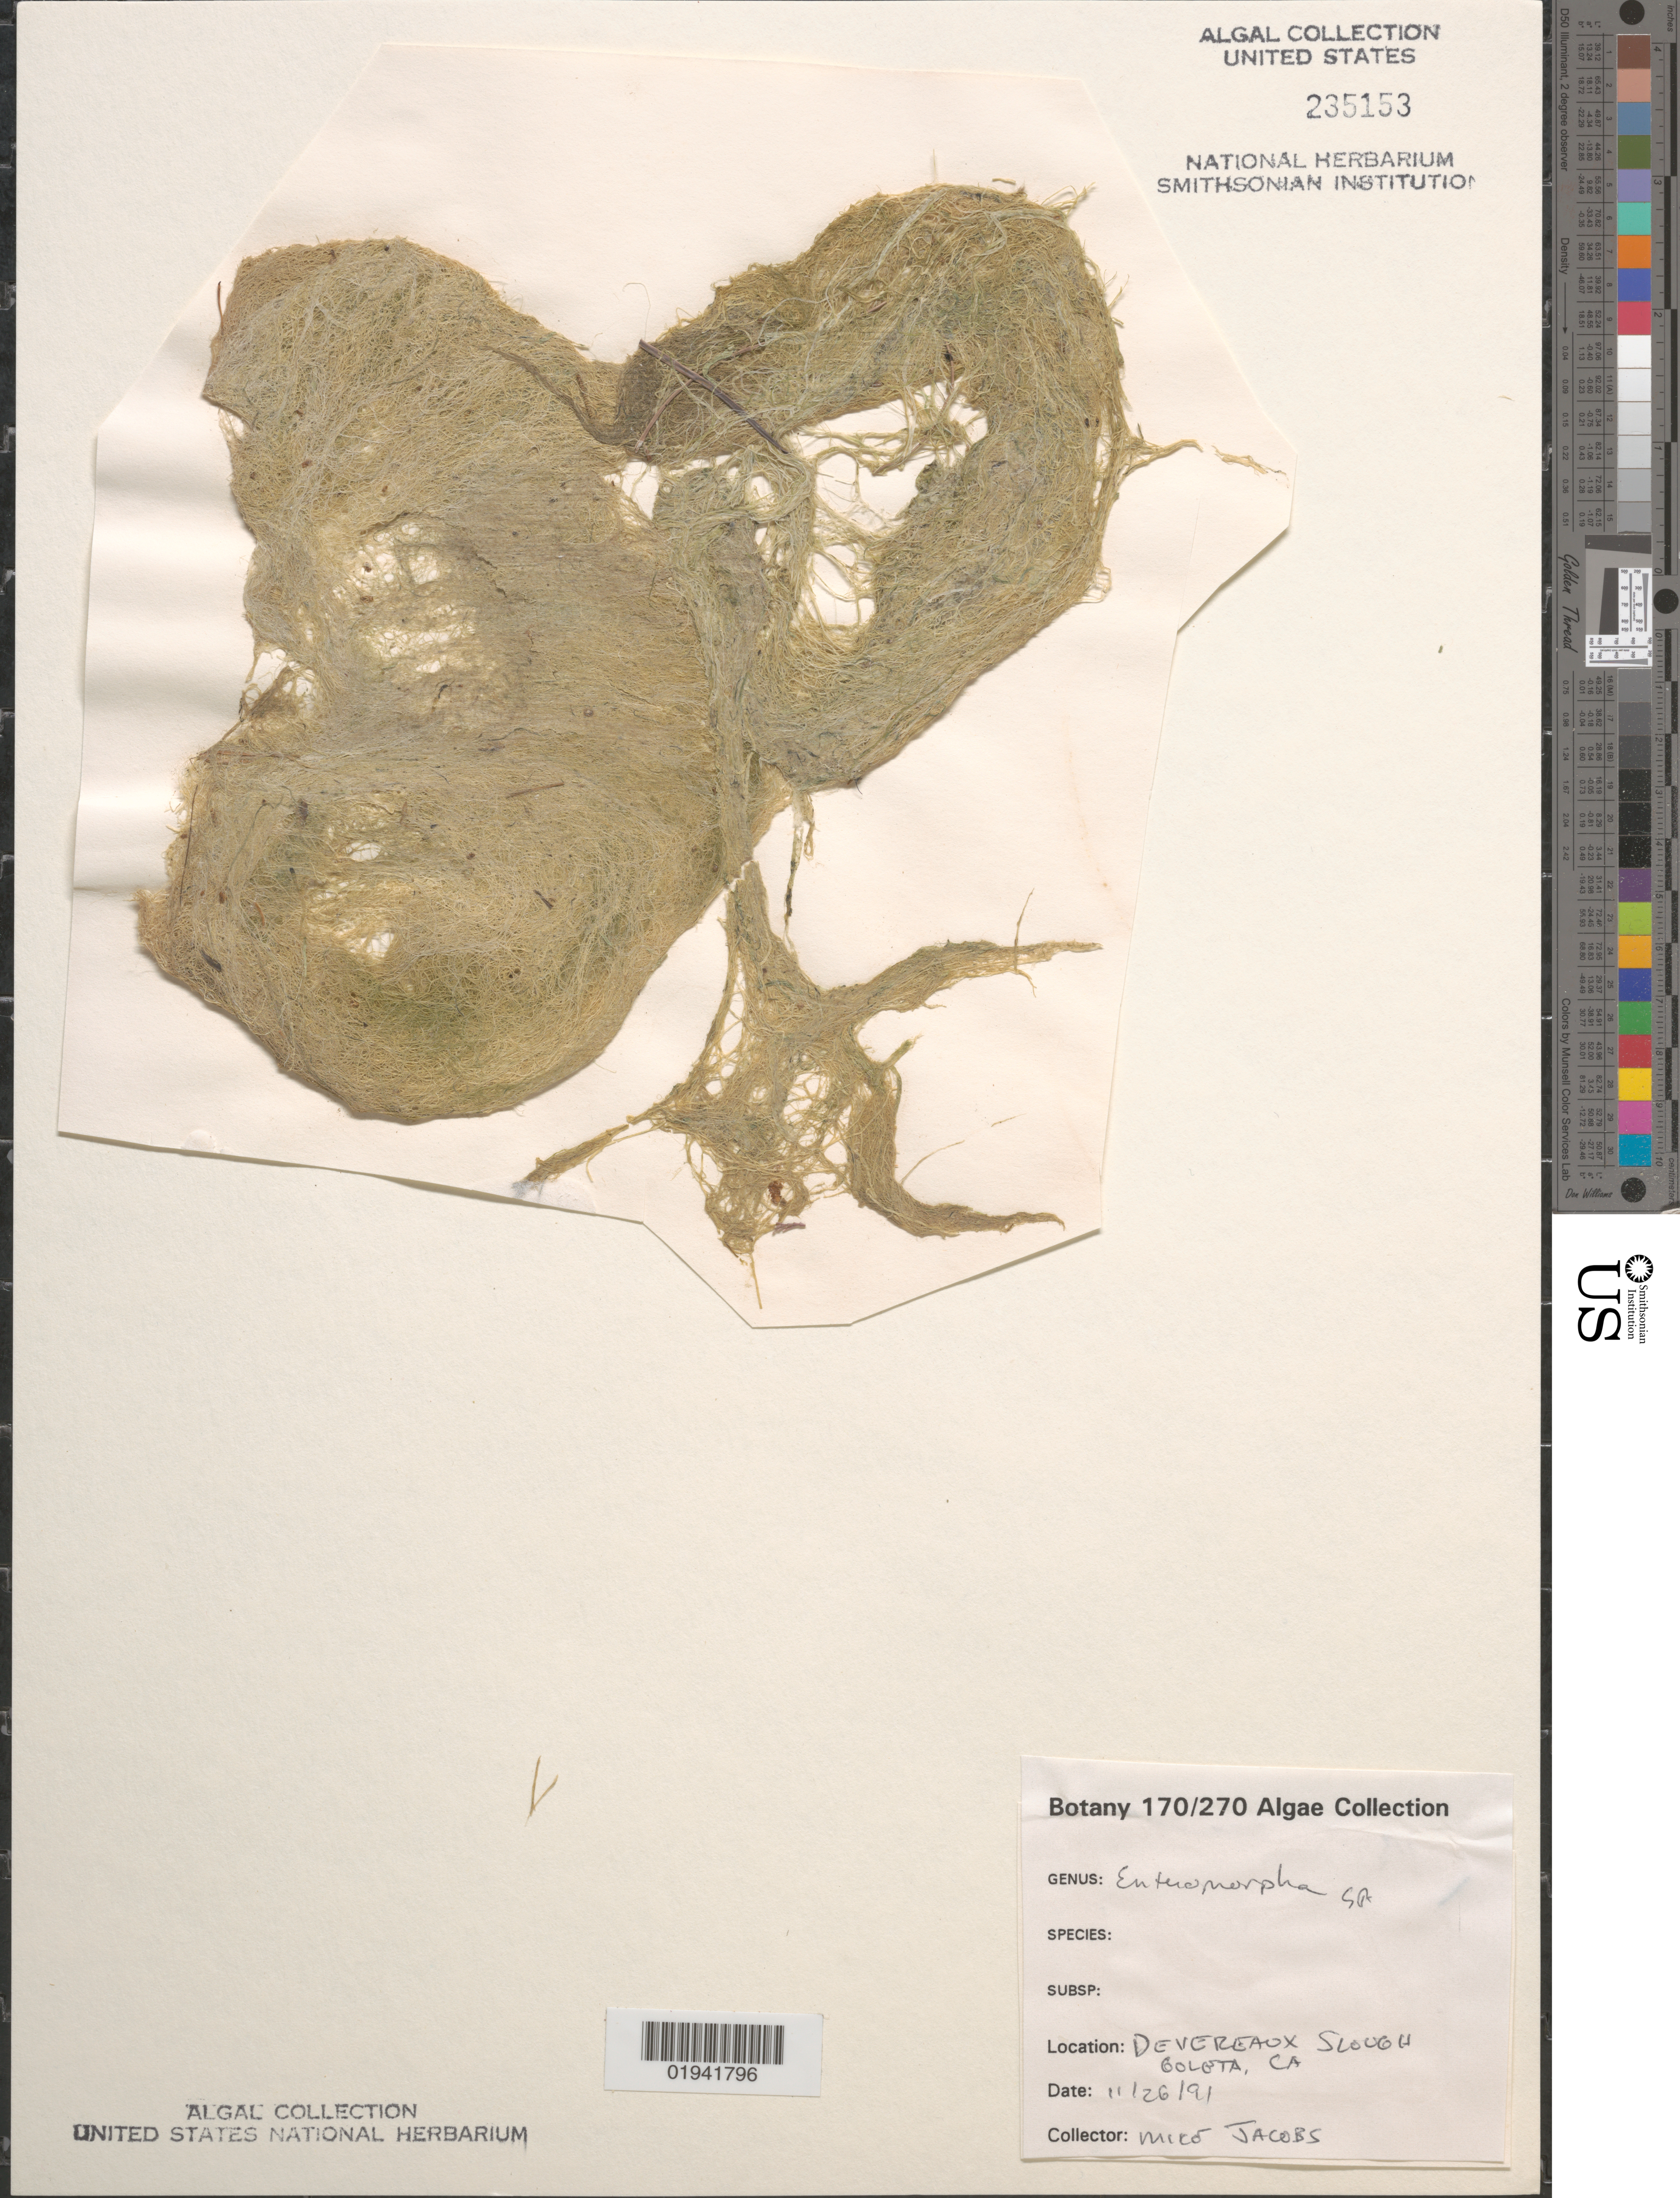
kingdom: Plantae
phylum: Chlorophyta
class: Ulvophyceae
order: Ulvales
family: Ulvaceae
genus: Ulva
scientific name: Ulva sp.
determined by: Algae name updating Project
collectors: M. Jacobs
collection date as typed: Transcribed d/m/y: 26/11/91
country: United States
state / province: California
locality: Devereaox Slough Goleta.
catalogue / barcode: US 235153